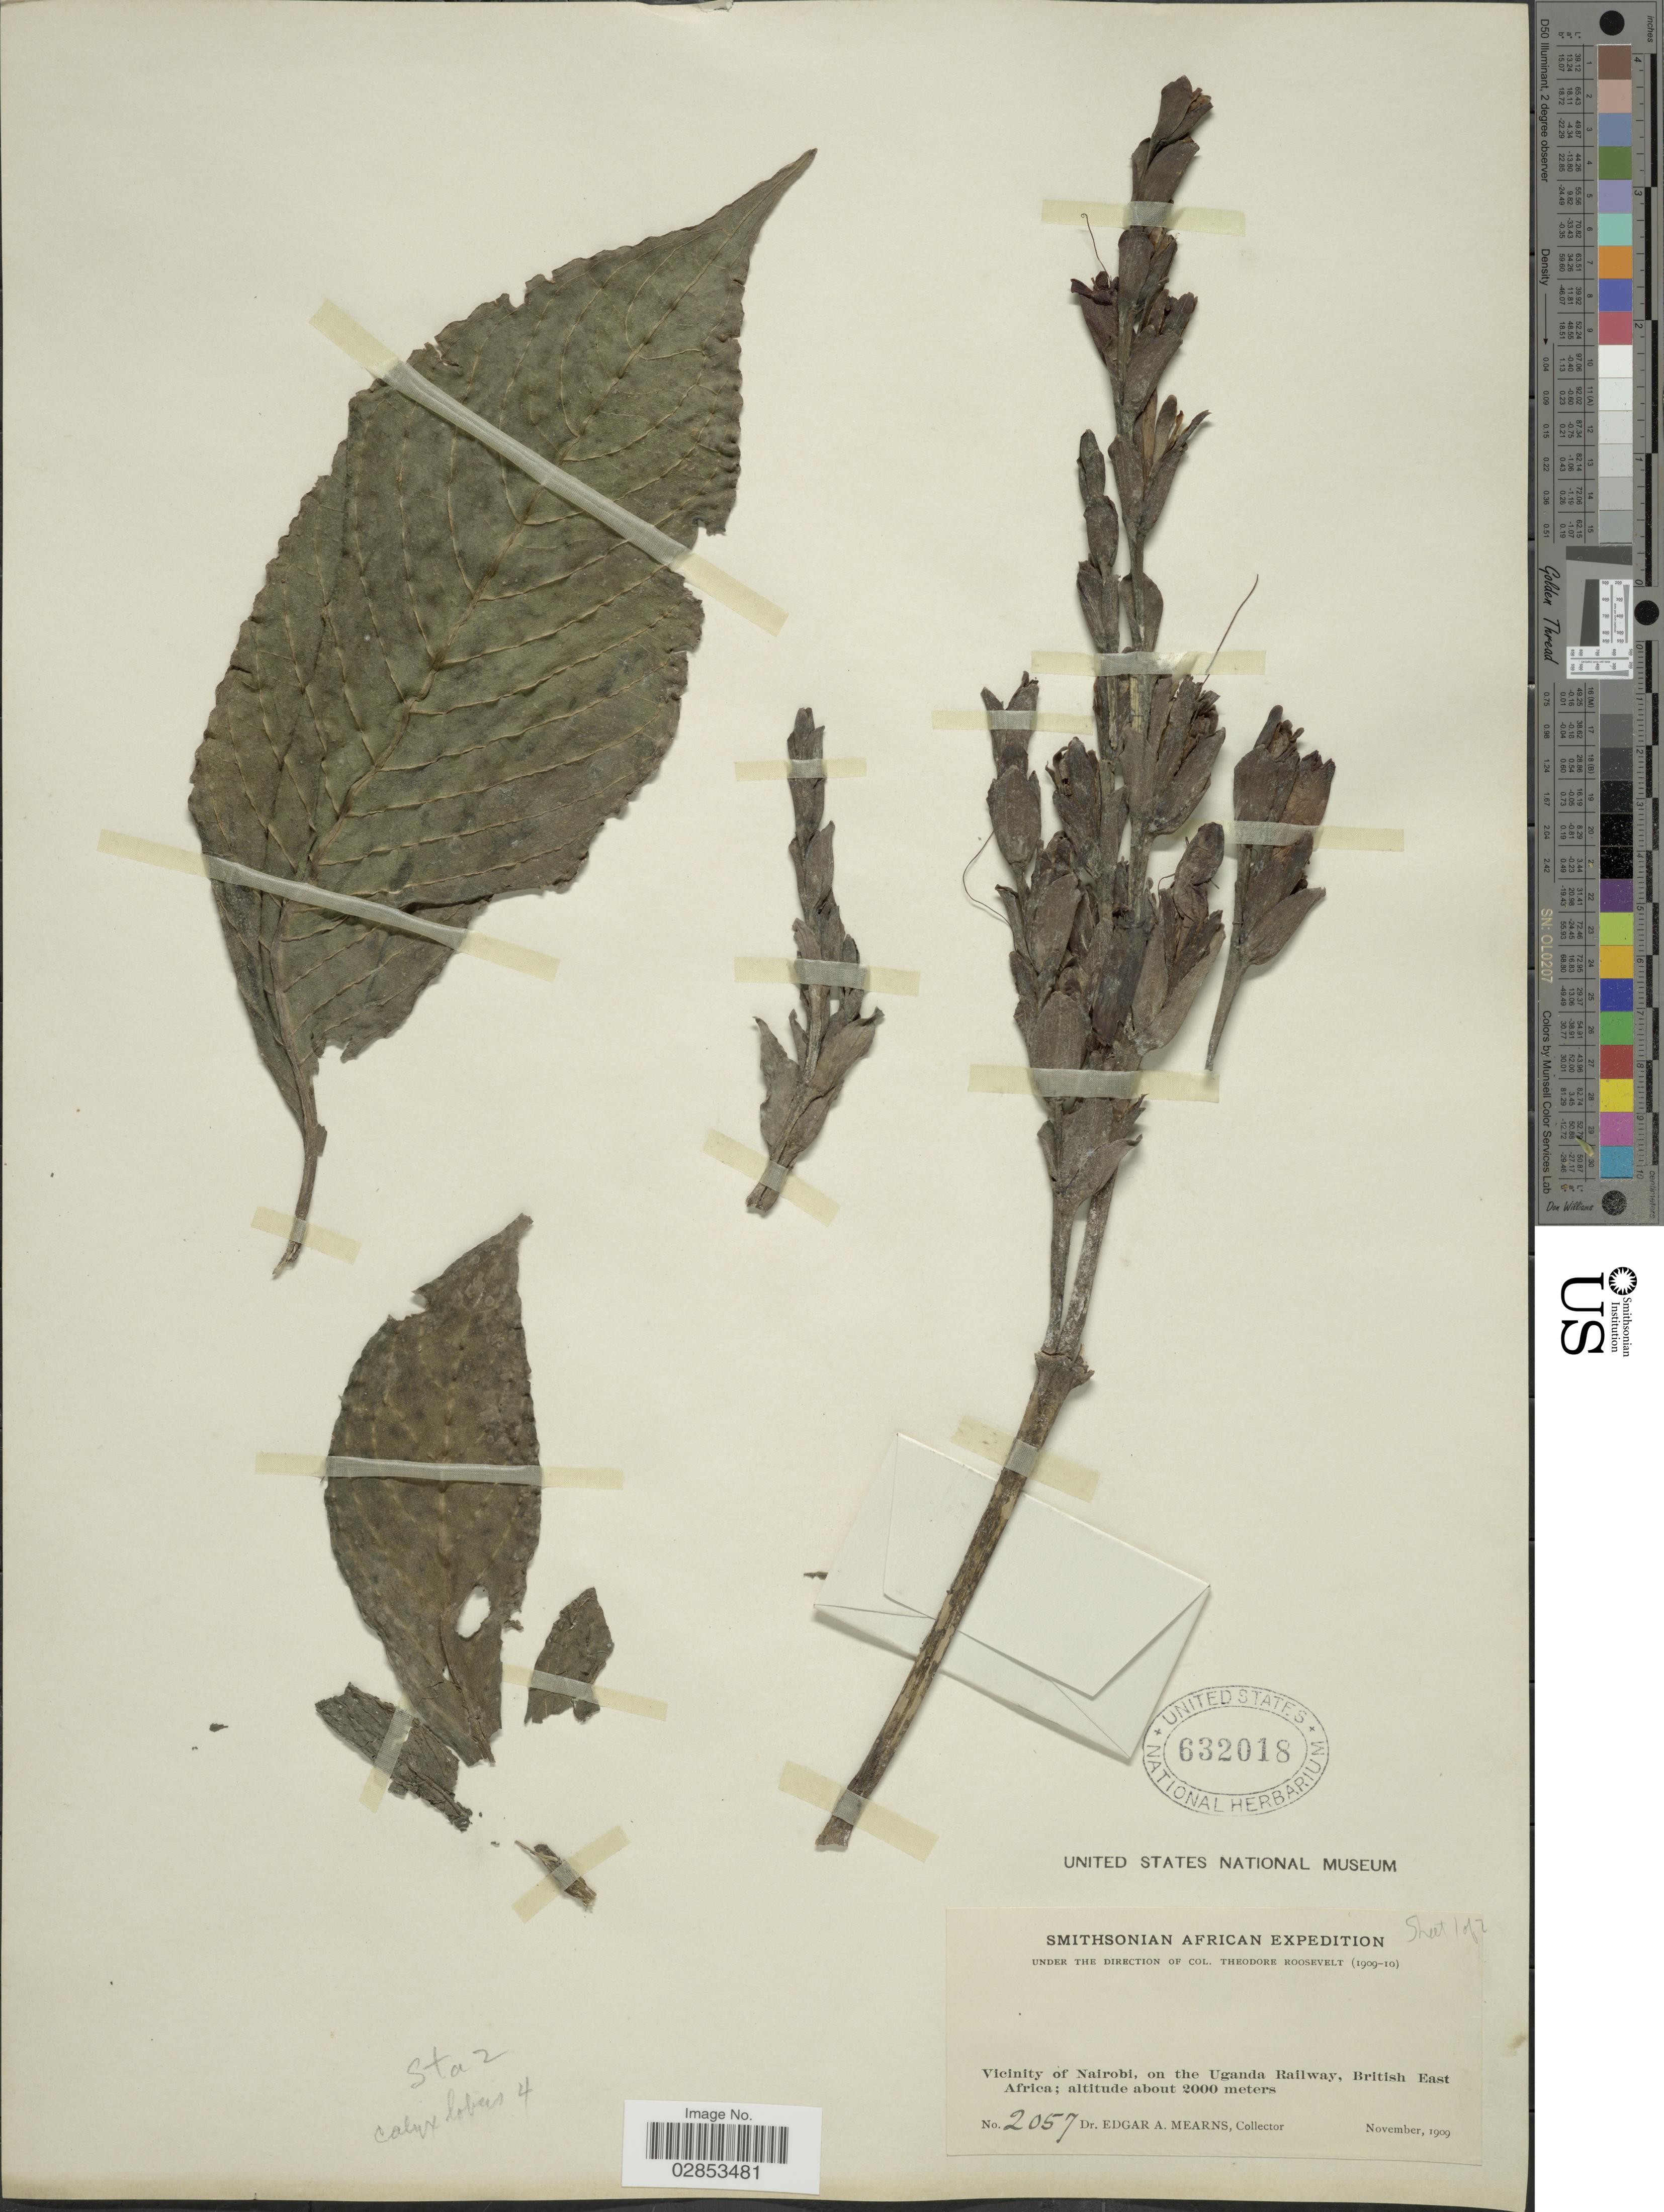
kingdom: Plantae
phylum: Tracheophyta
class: Magnoliopsida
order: Lamiales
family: Acanthaceae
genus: Sanchezia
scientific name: Sanchezia parvibracteata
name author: Sprague & Hutch.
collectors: E. A. Mearns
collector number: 2057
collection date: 1909-11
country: Uganda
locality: Vicinity of Nairobi, on the Uganda Railway, British East Africa.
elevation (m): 2000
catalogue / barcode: US 632018